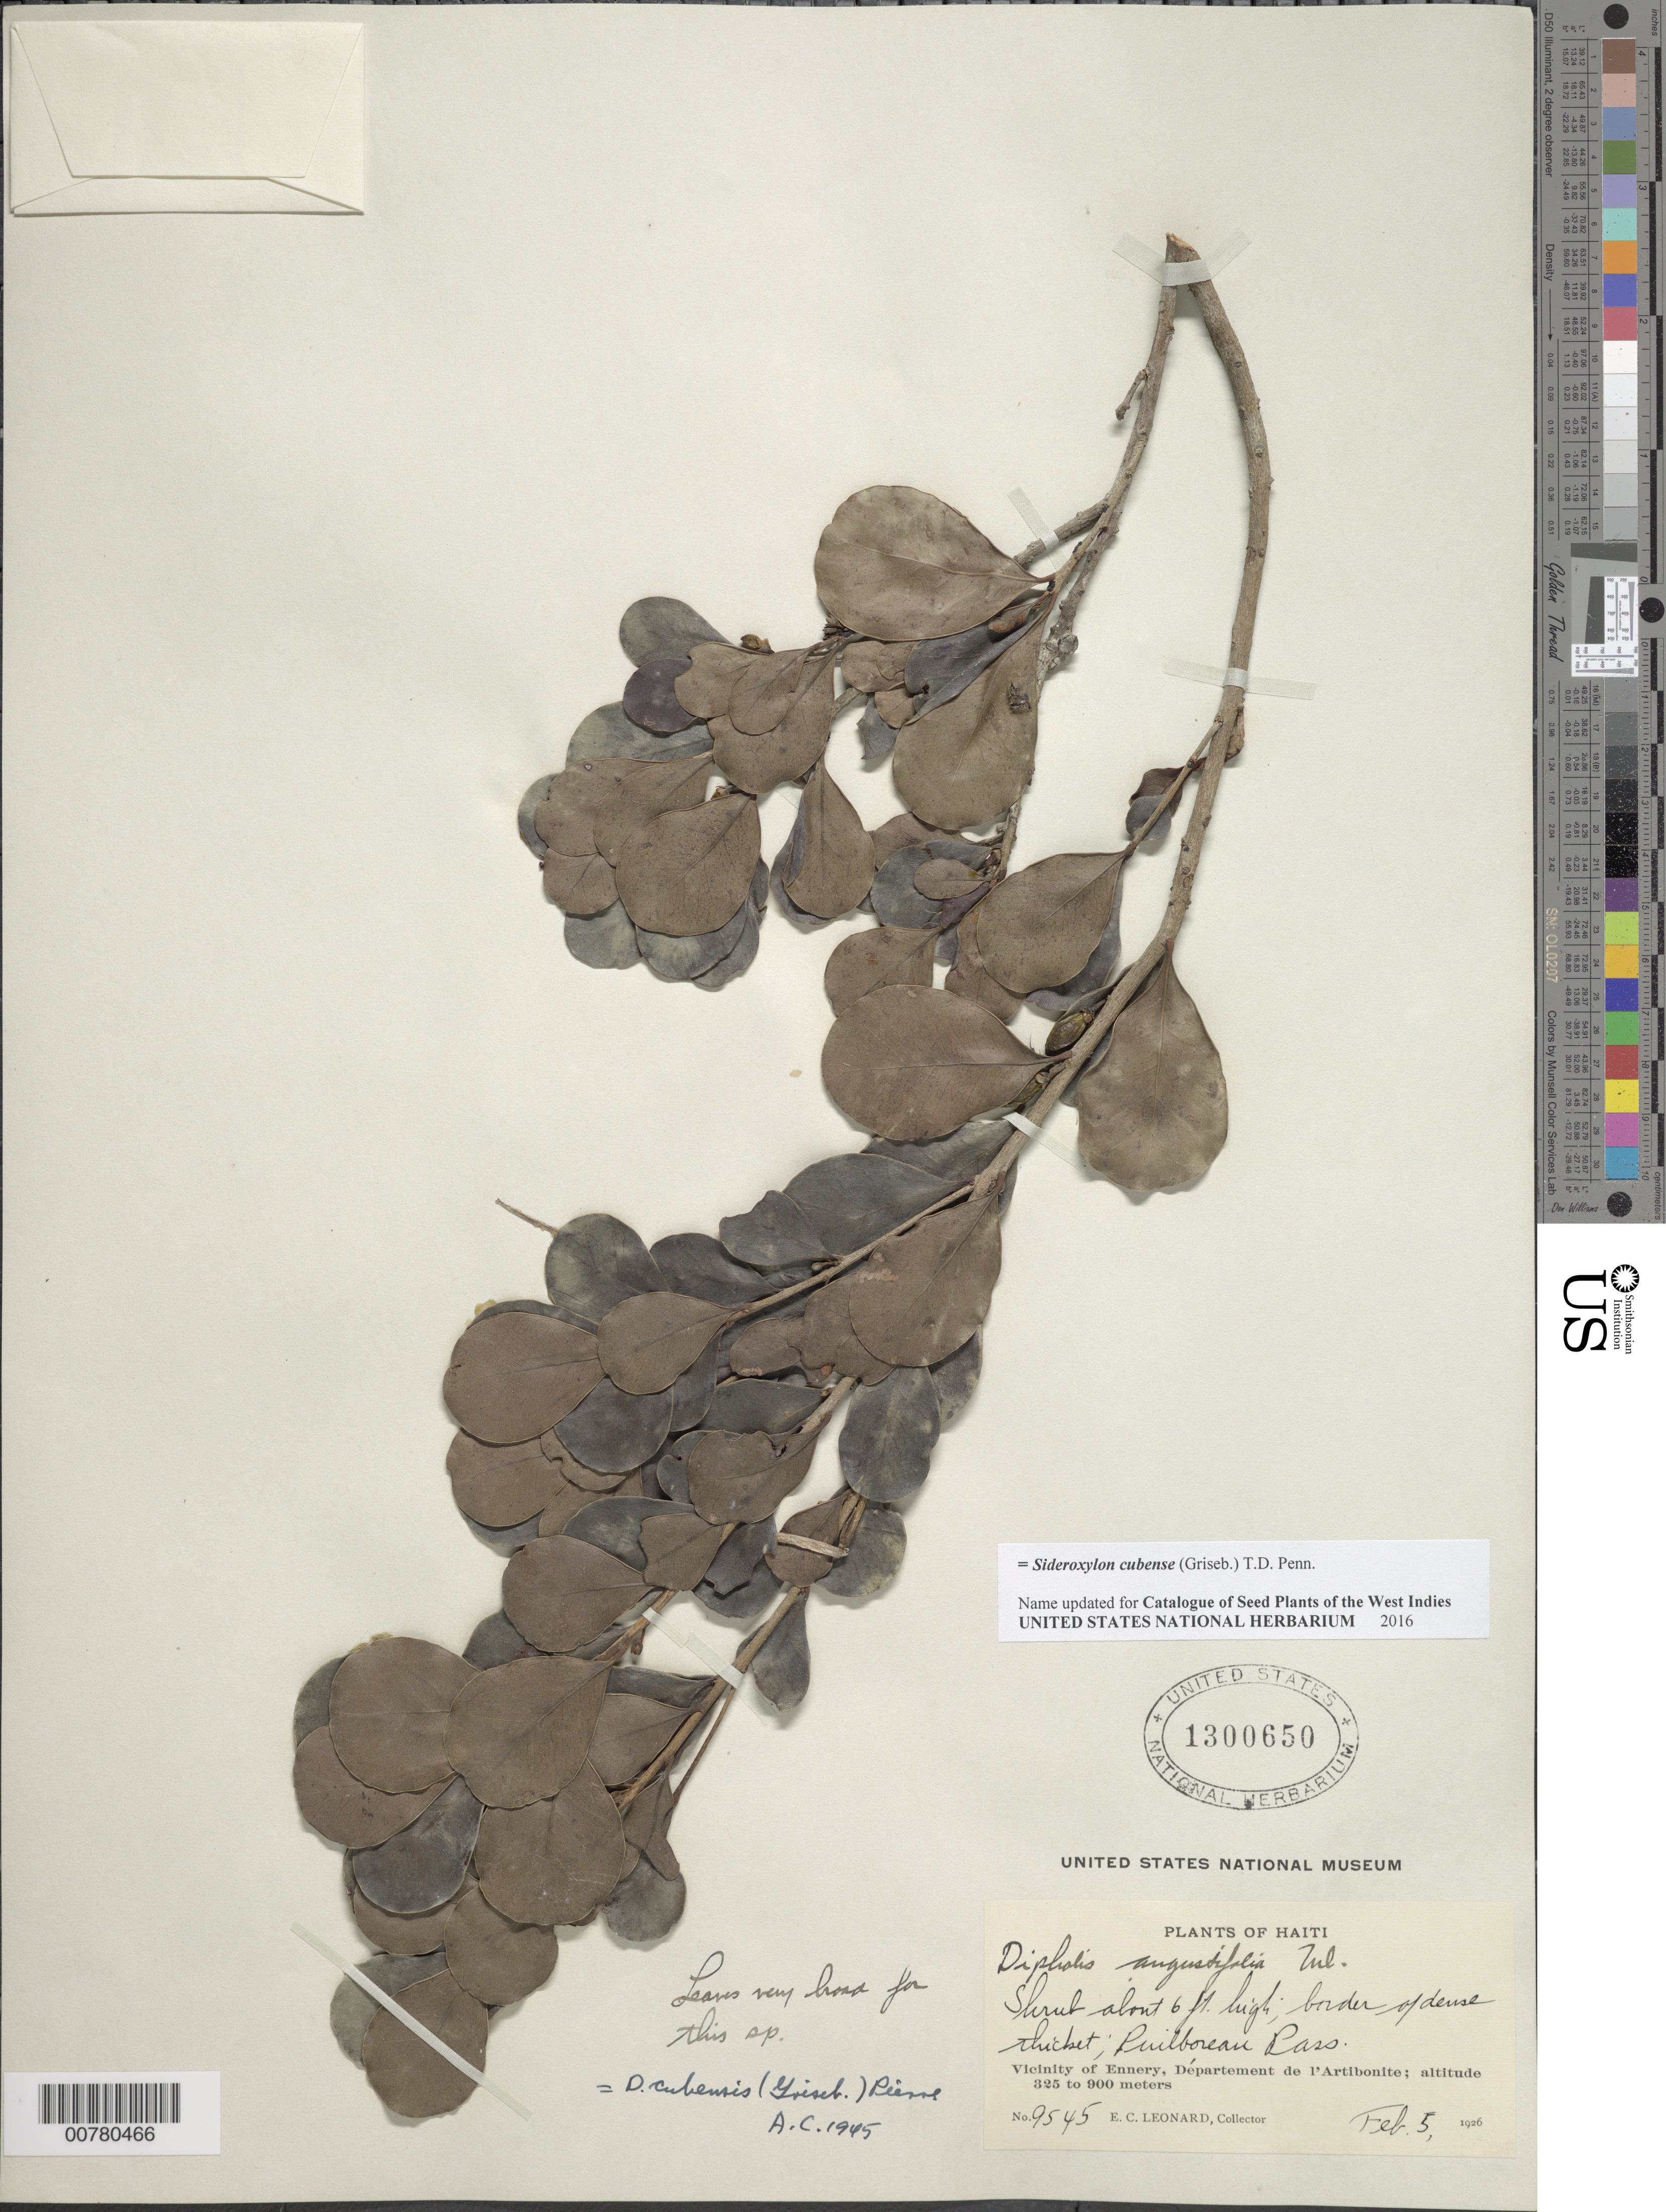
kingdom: Plantae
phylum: Tracheophyta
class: Magnoliopsida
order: Ericales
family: Sapotaceae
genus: Sideroxylon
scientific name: Sideroxylon cubense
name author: (Griseb.) T.D. Penn.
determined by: Cronquist, A. J.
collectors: E. C. Leonard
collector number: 9545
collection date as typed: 05 Feb 1926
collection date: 1926-02-05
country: Haiti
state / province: Artibonite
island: Hispaniola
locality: Vicinity of Ennery, Puilboreau Pass.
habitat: Border of dense thicket.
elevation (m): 325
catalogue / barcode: US 1300650